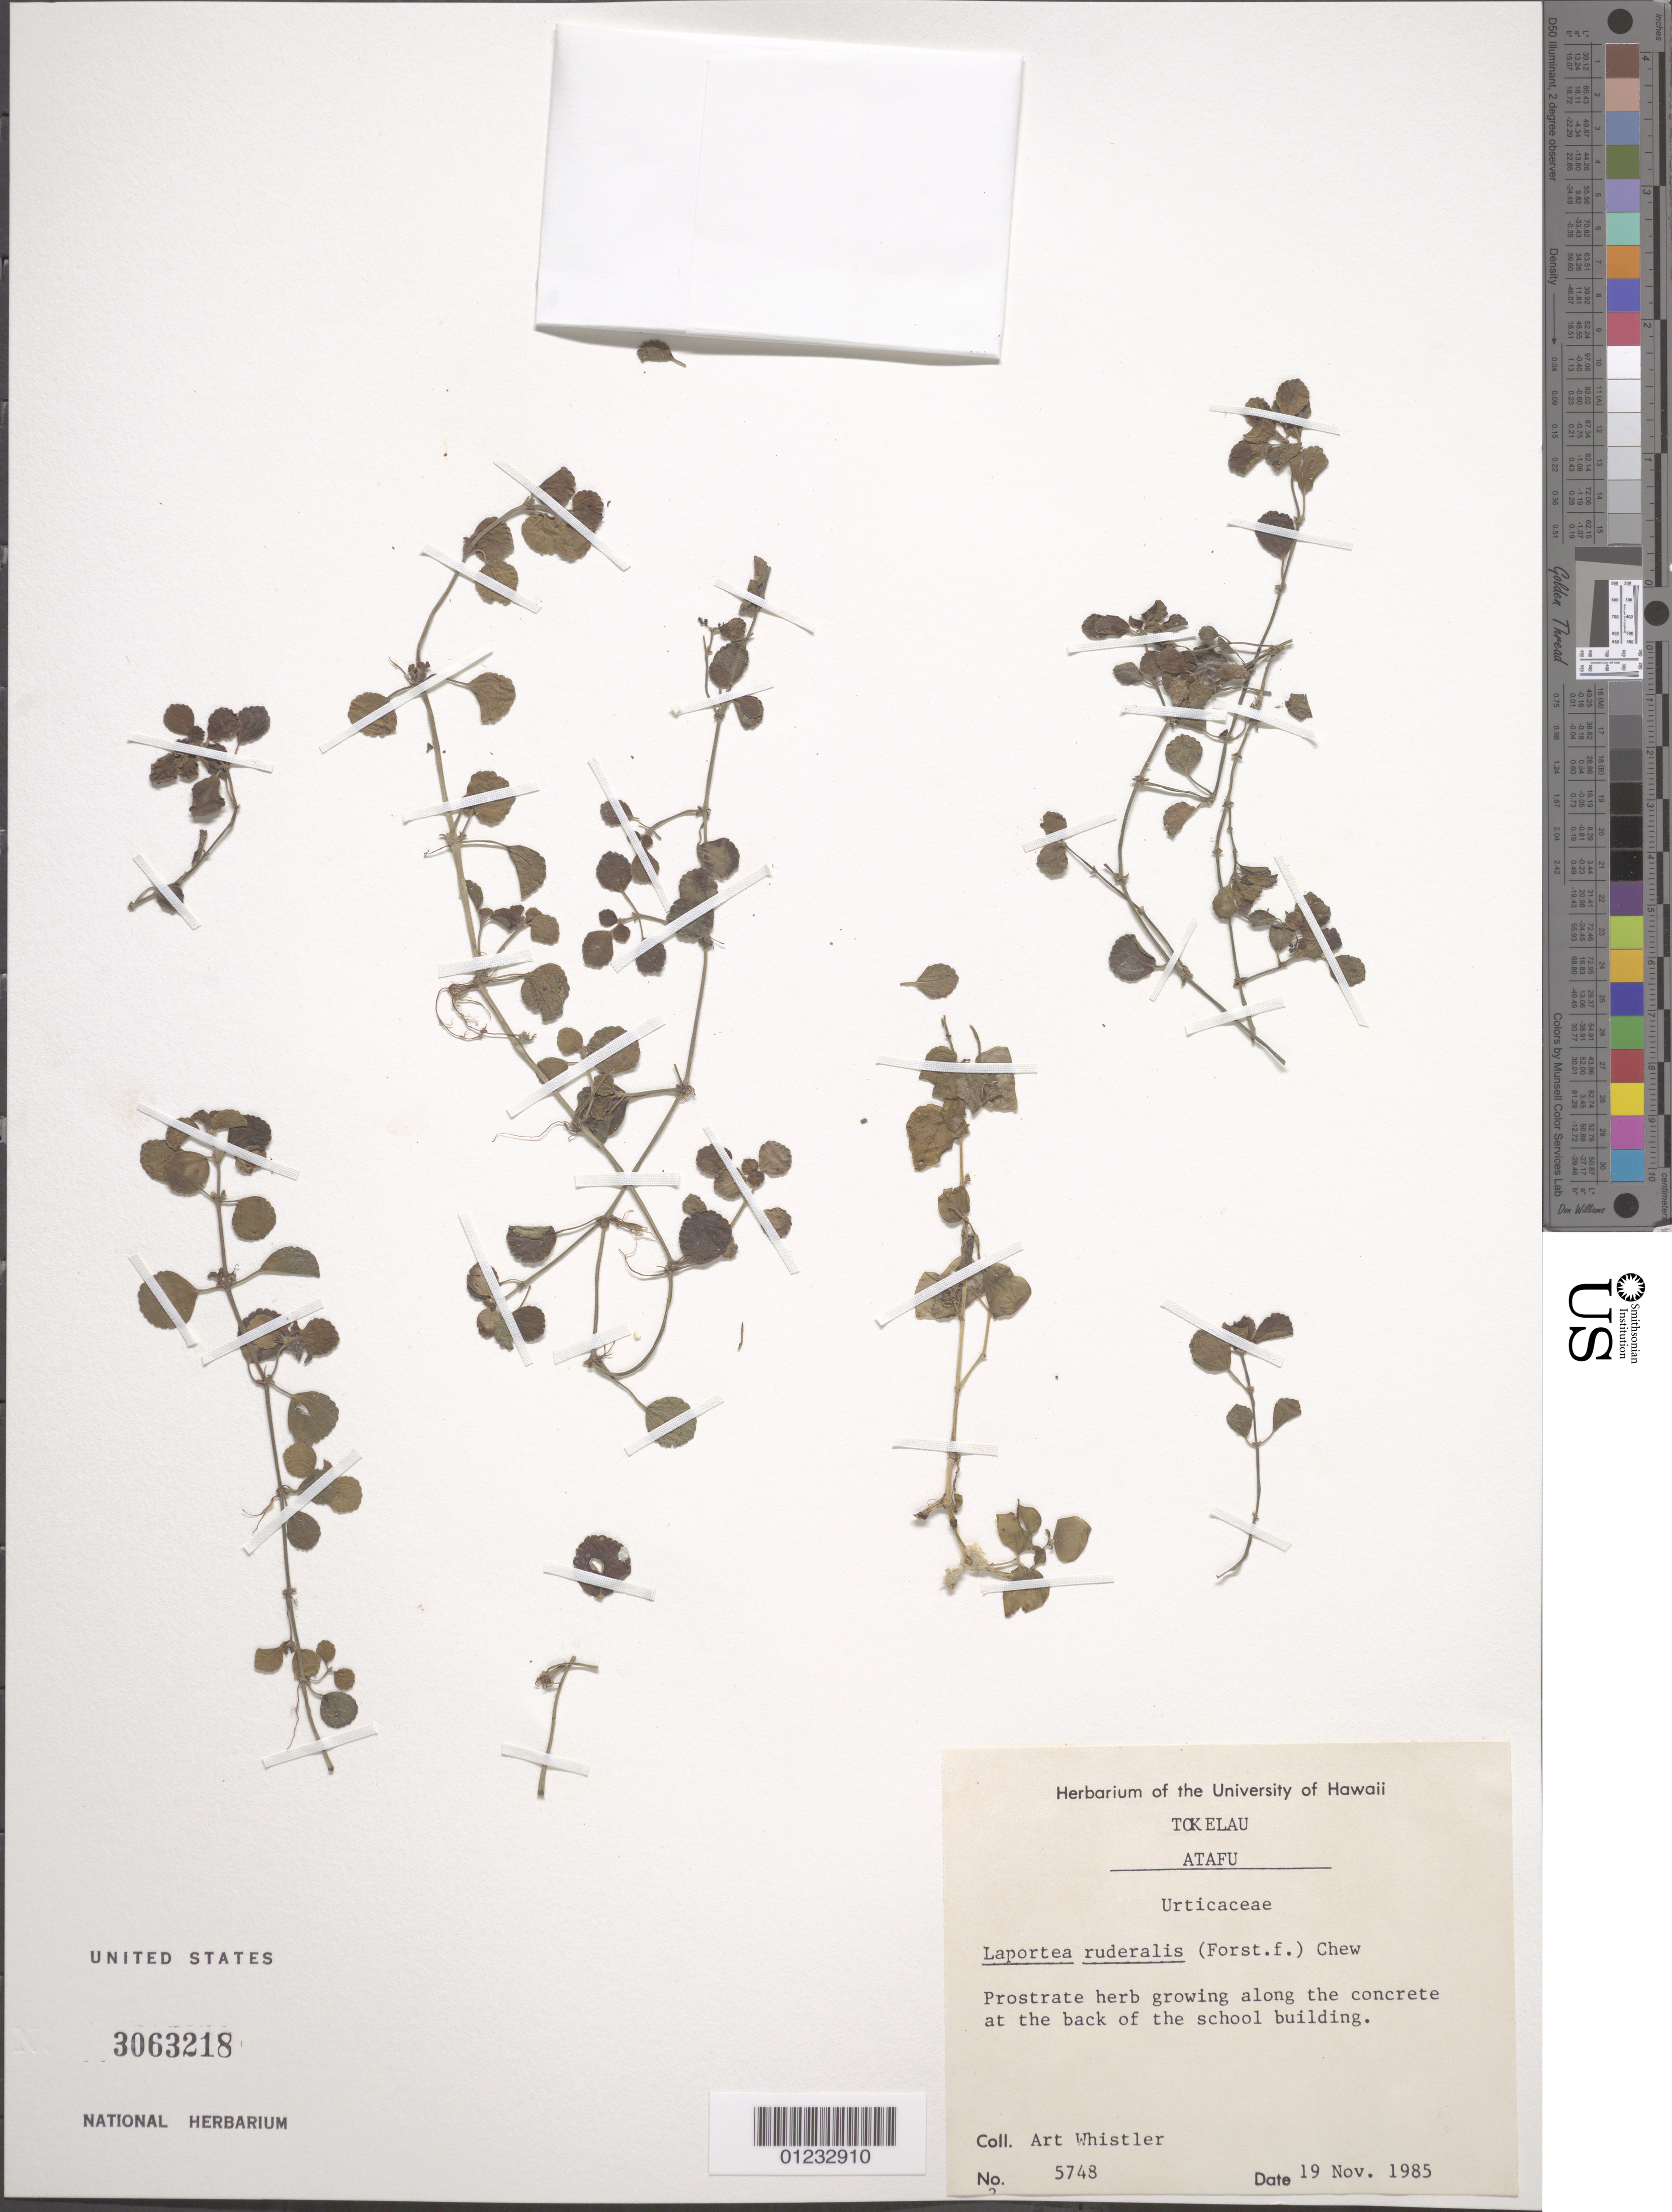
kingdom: Plantae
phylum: Tracheophyta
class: Magnoliopsida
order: Rosales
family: Urticaceae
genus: Laportea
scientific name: Laportea ruderalis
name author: (G. Forst.) Chew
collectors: A. Whistler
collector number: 5748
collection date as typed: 19 Nov 1985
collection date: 1985-11-19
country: Tokelau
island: Atafu Atoll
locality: uncommon in open sandy area on the inner side of Kakea or Lahe Motu.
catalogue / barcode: US 3063218